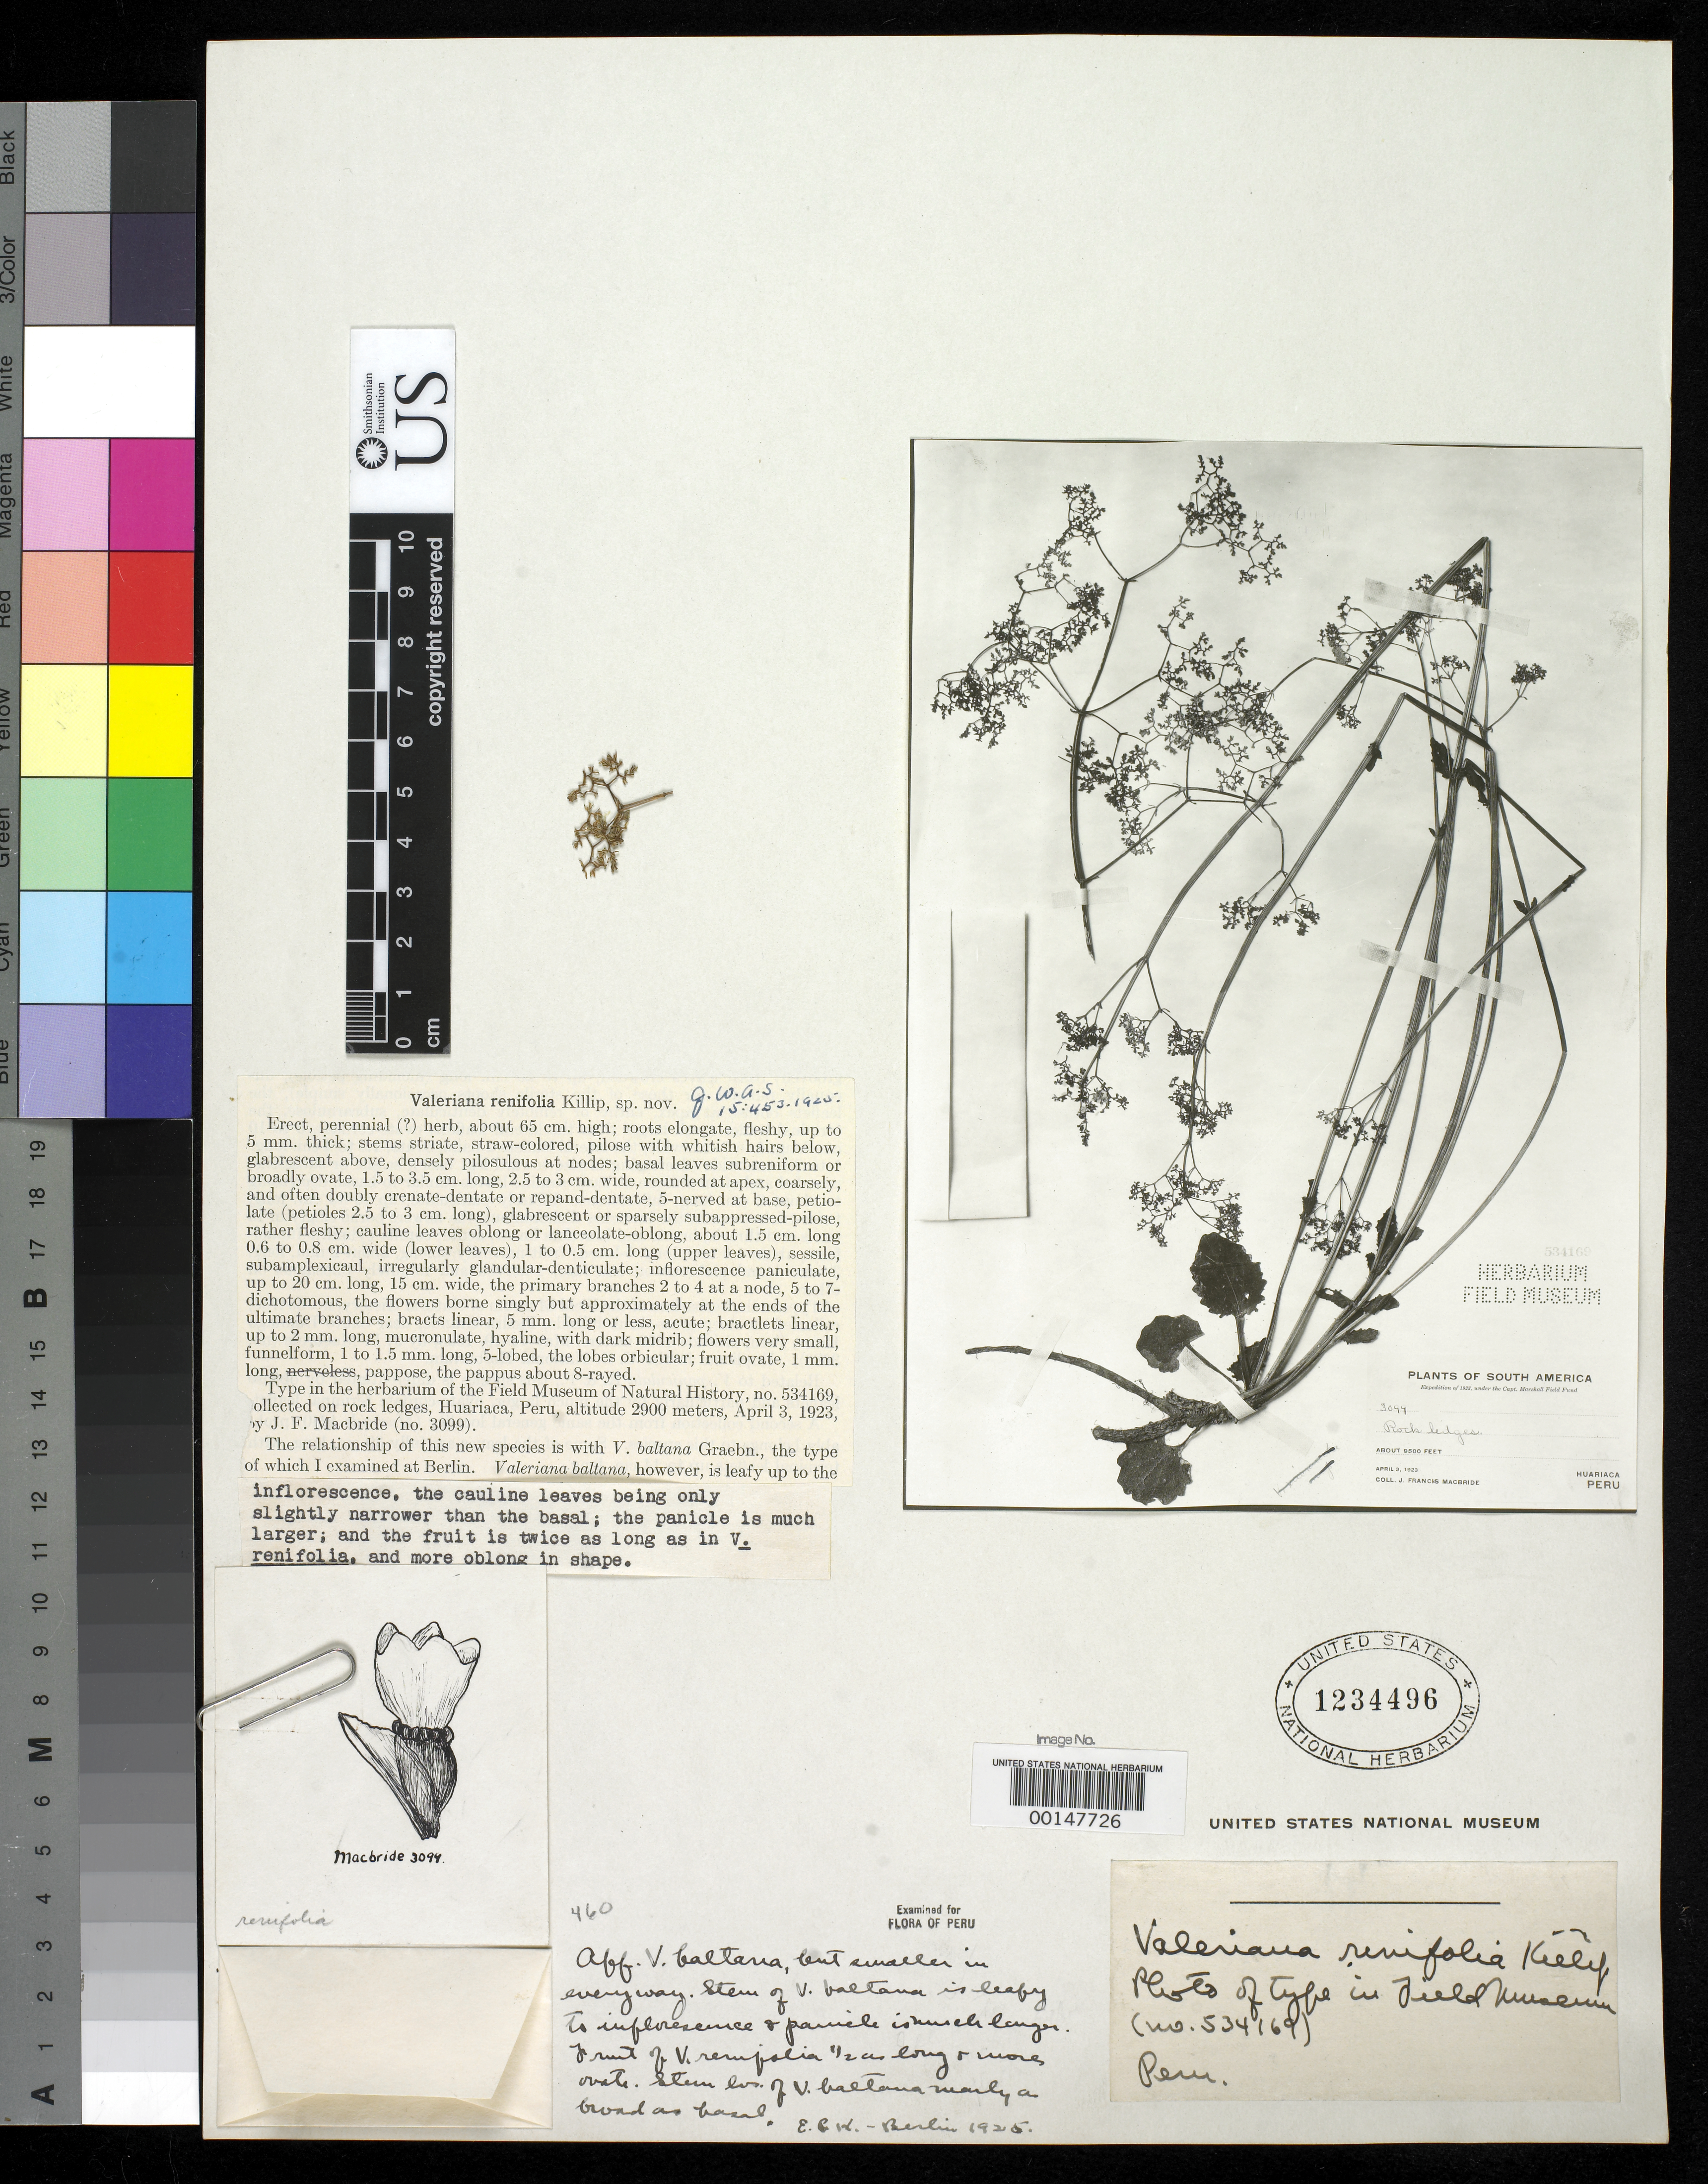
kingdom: Plantae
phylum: Tracheophyta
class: Magnoliopsida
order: Dipsacales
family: Caprifoliaceae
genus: Valeriana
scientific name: Valeriana renifolia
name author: Killip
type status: Isotype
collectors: J. F. Macbride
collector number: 3099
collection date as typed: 03 Apr 1923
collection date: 1923-04-03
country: Peru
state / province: Pasco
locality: Huariaca.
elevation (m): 2900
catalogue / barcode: US 1234496